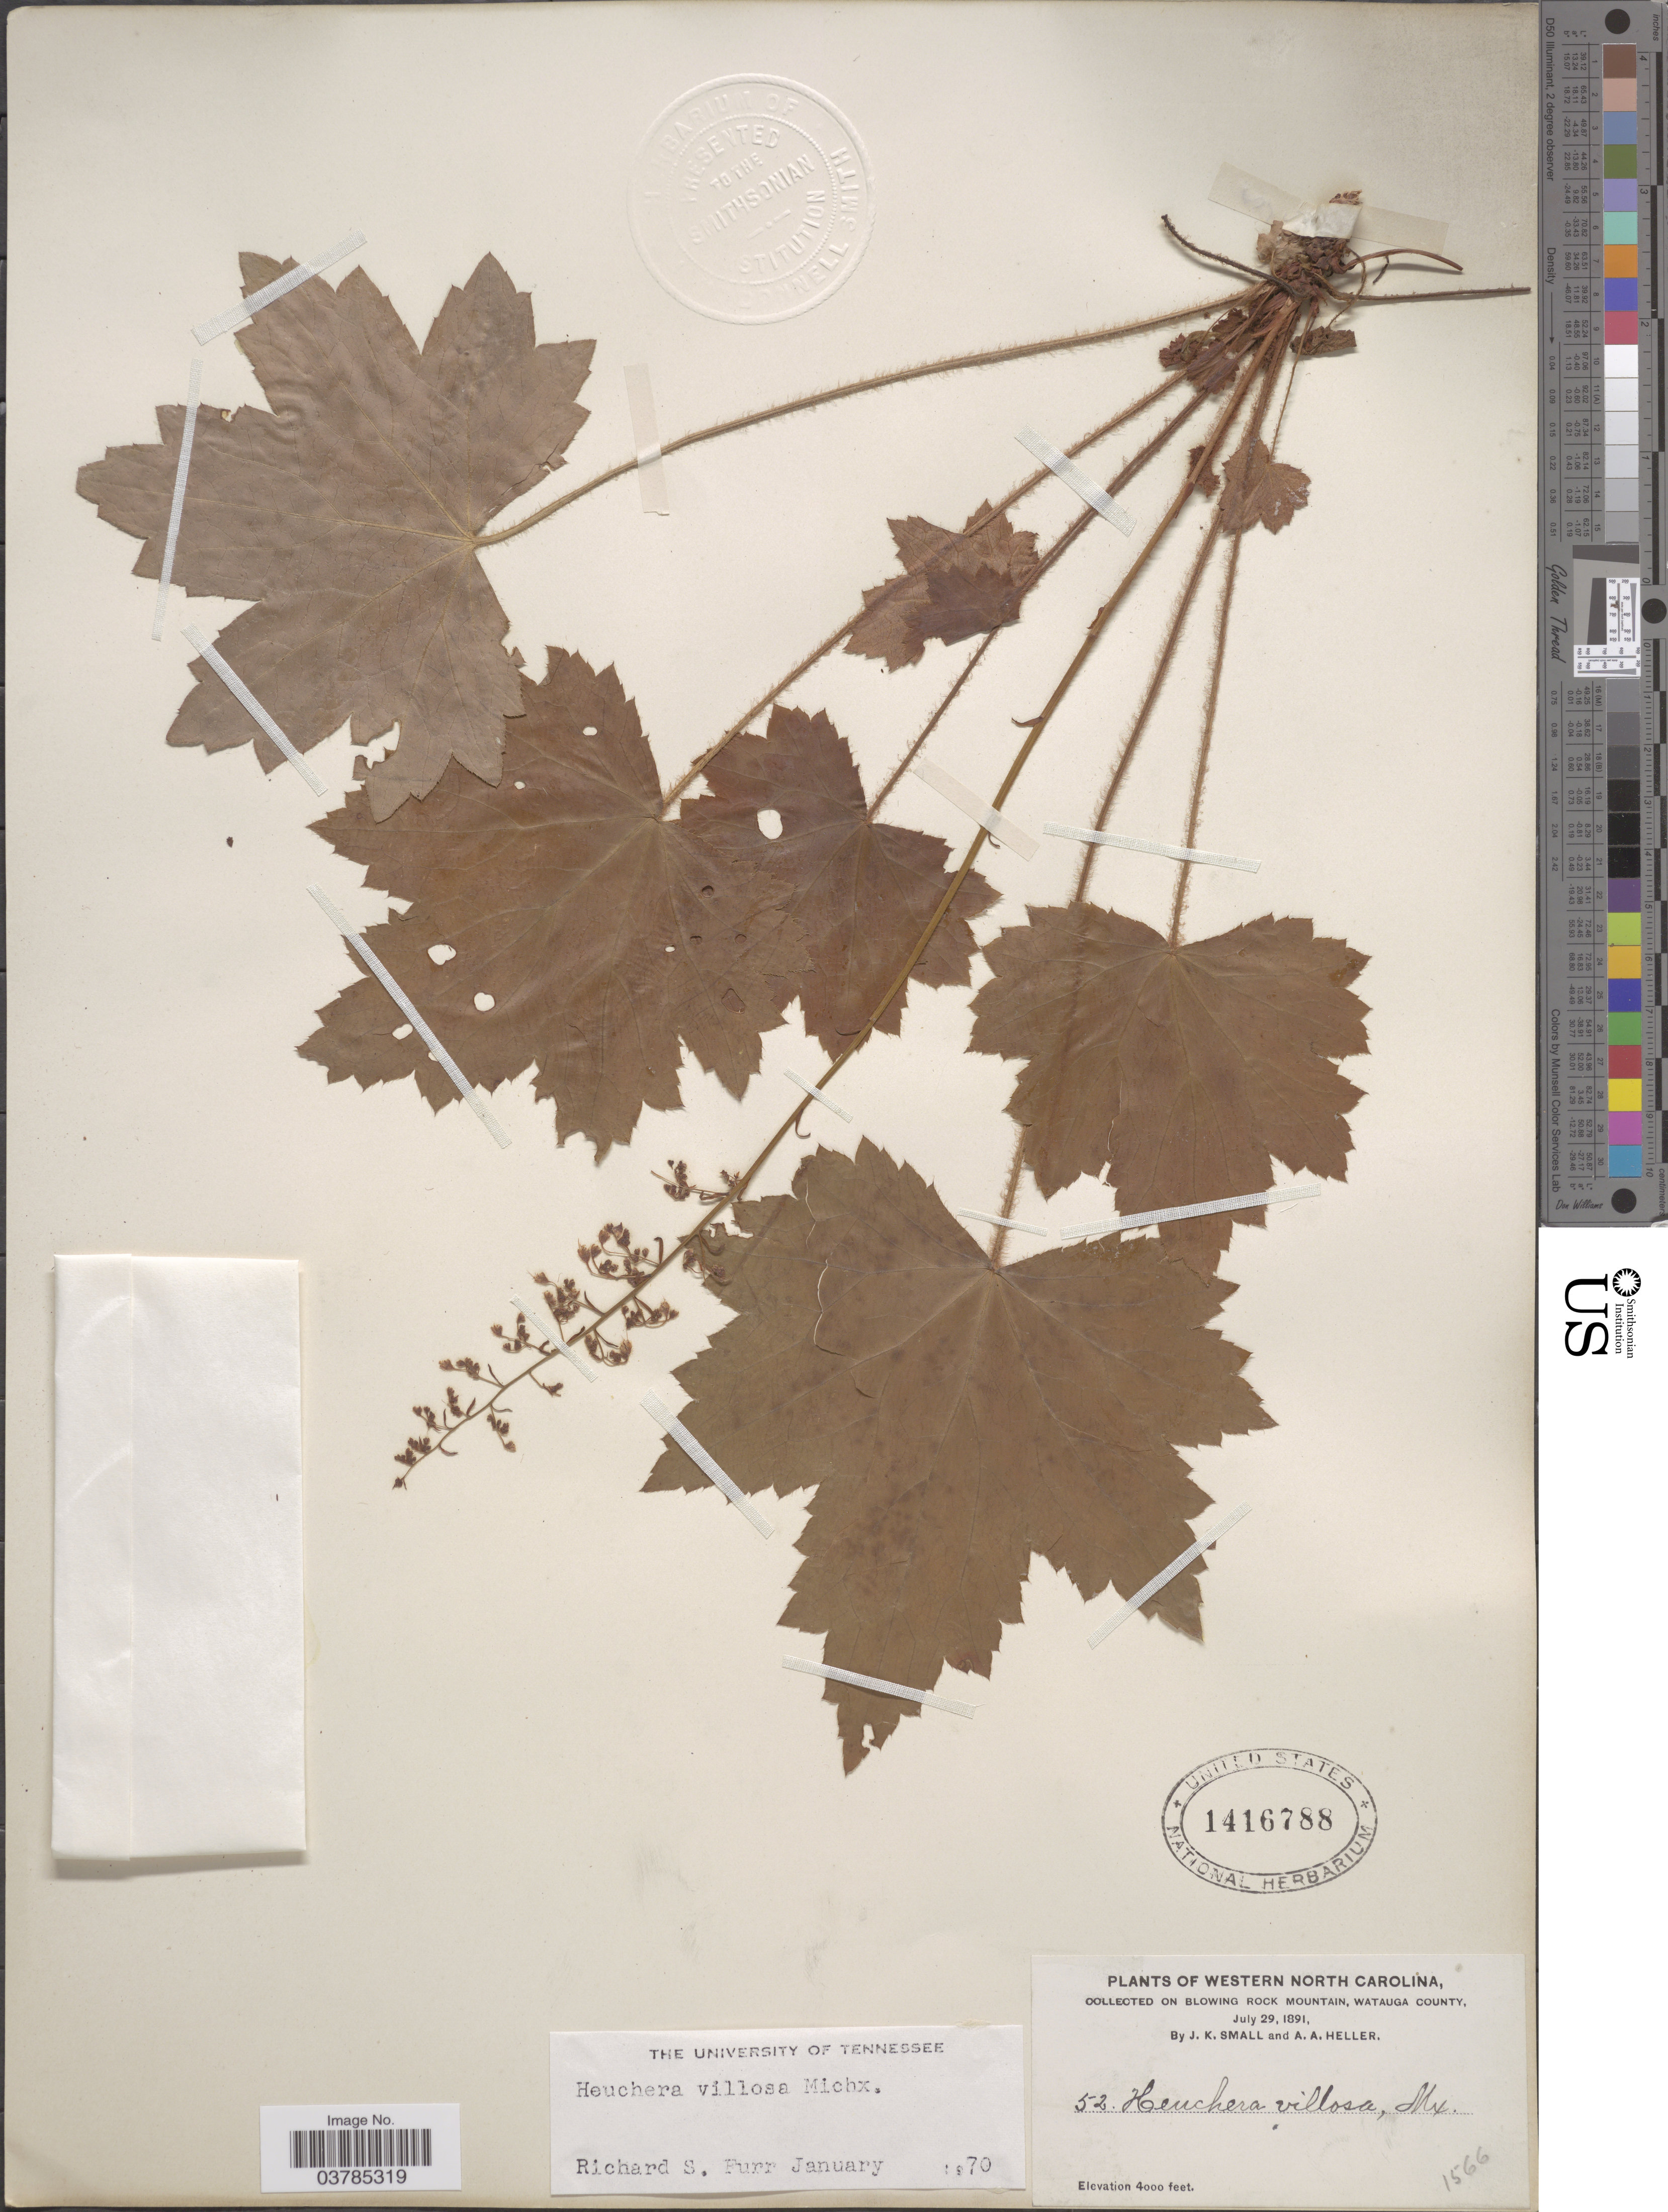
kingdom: Plantae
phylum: Tracheophyta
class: Magnoliopsida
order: Saxifragales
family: Saxifragaceae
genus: Heuchera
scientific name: Heuchera villosa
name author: Michx.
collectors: J. K. Small & A. A. Heller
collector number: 52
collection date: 1891-07-29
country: United States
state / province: North Carolina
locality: Western North Carolina. On Blowing Rock Mountain, Watauga County.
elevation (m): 1219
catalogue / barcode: US 1416788